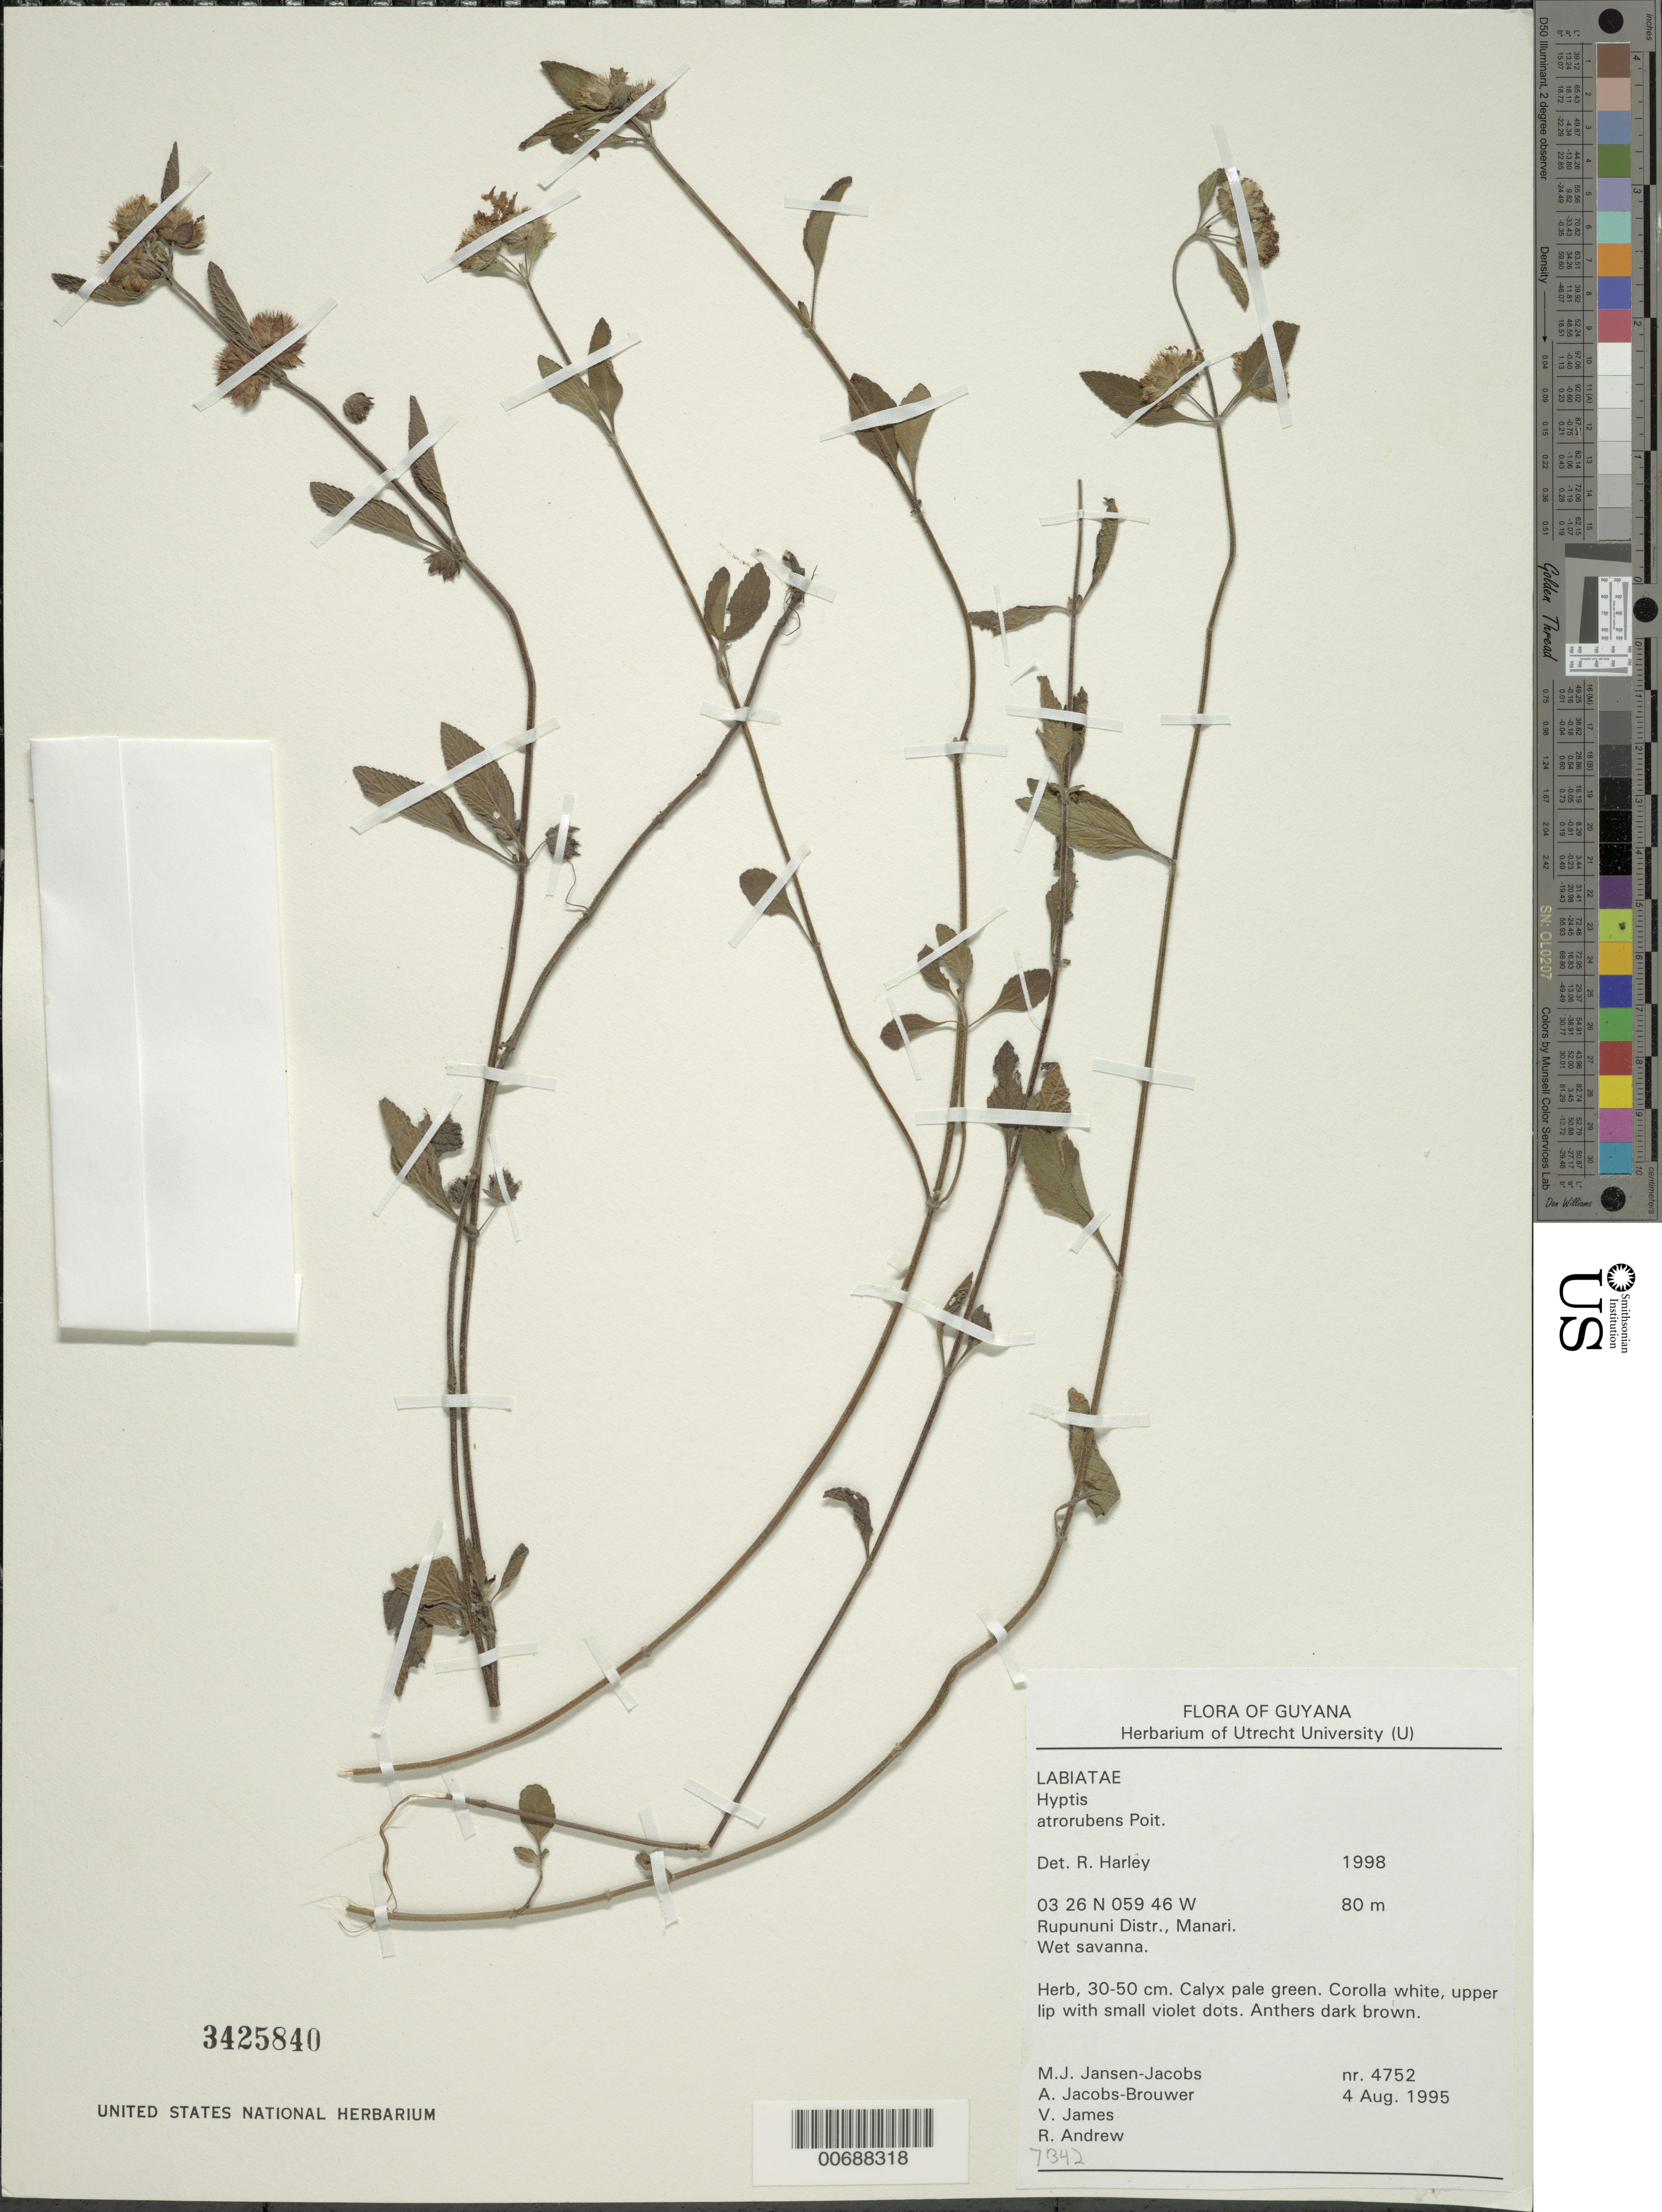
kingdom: Plantae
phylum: Tracheophyta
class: Magnoliopsida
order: Lamiales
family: Lamiaceae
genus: Hyptis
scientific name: Hyptis atrorubens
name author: Poit.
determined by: Harley, R. M.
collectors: M. J. Jansen-Jacobs, A. Jacobs-Brouwer, V. James & R. Andrew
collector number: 4752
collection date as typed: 4-Aug-95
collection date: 1995-08-04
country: Guyana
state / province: U. Takutu-U. Essequibo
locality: Manari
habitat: Wet savanna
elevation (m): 80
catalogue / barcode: US 3425840